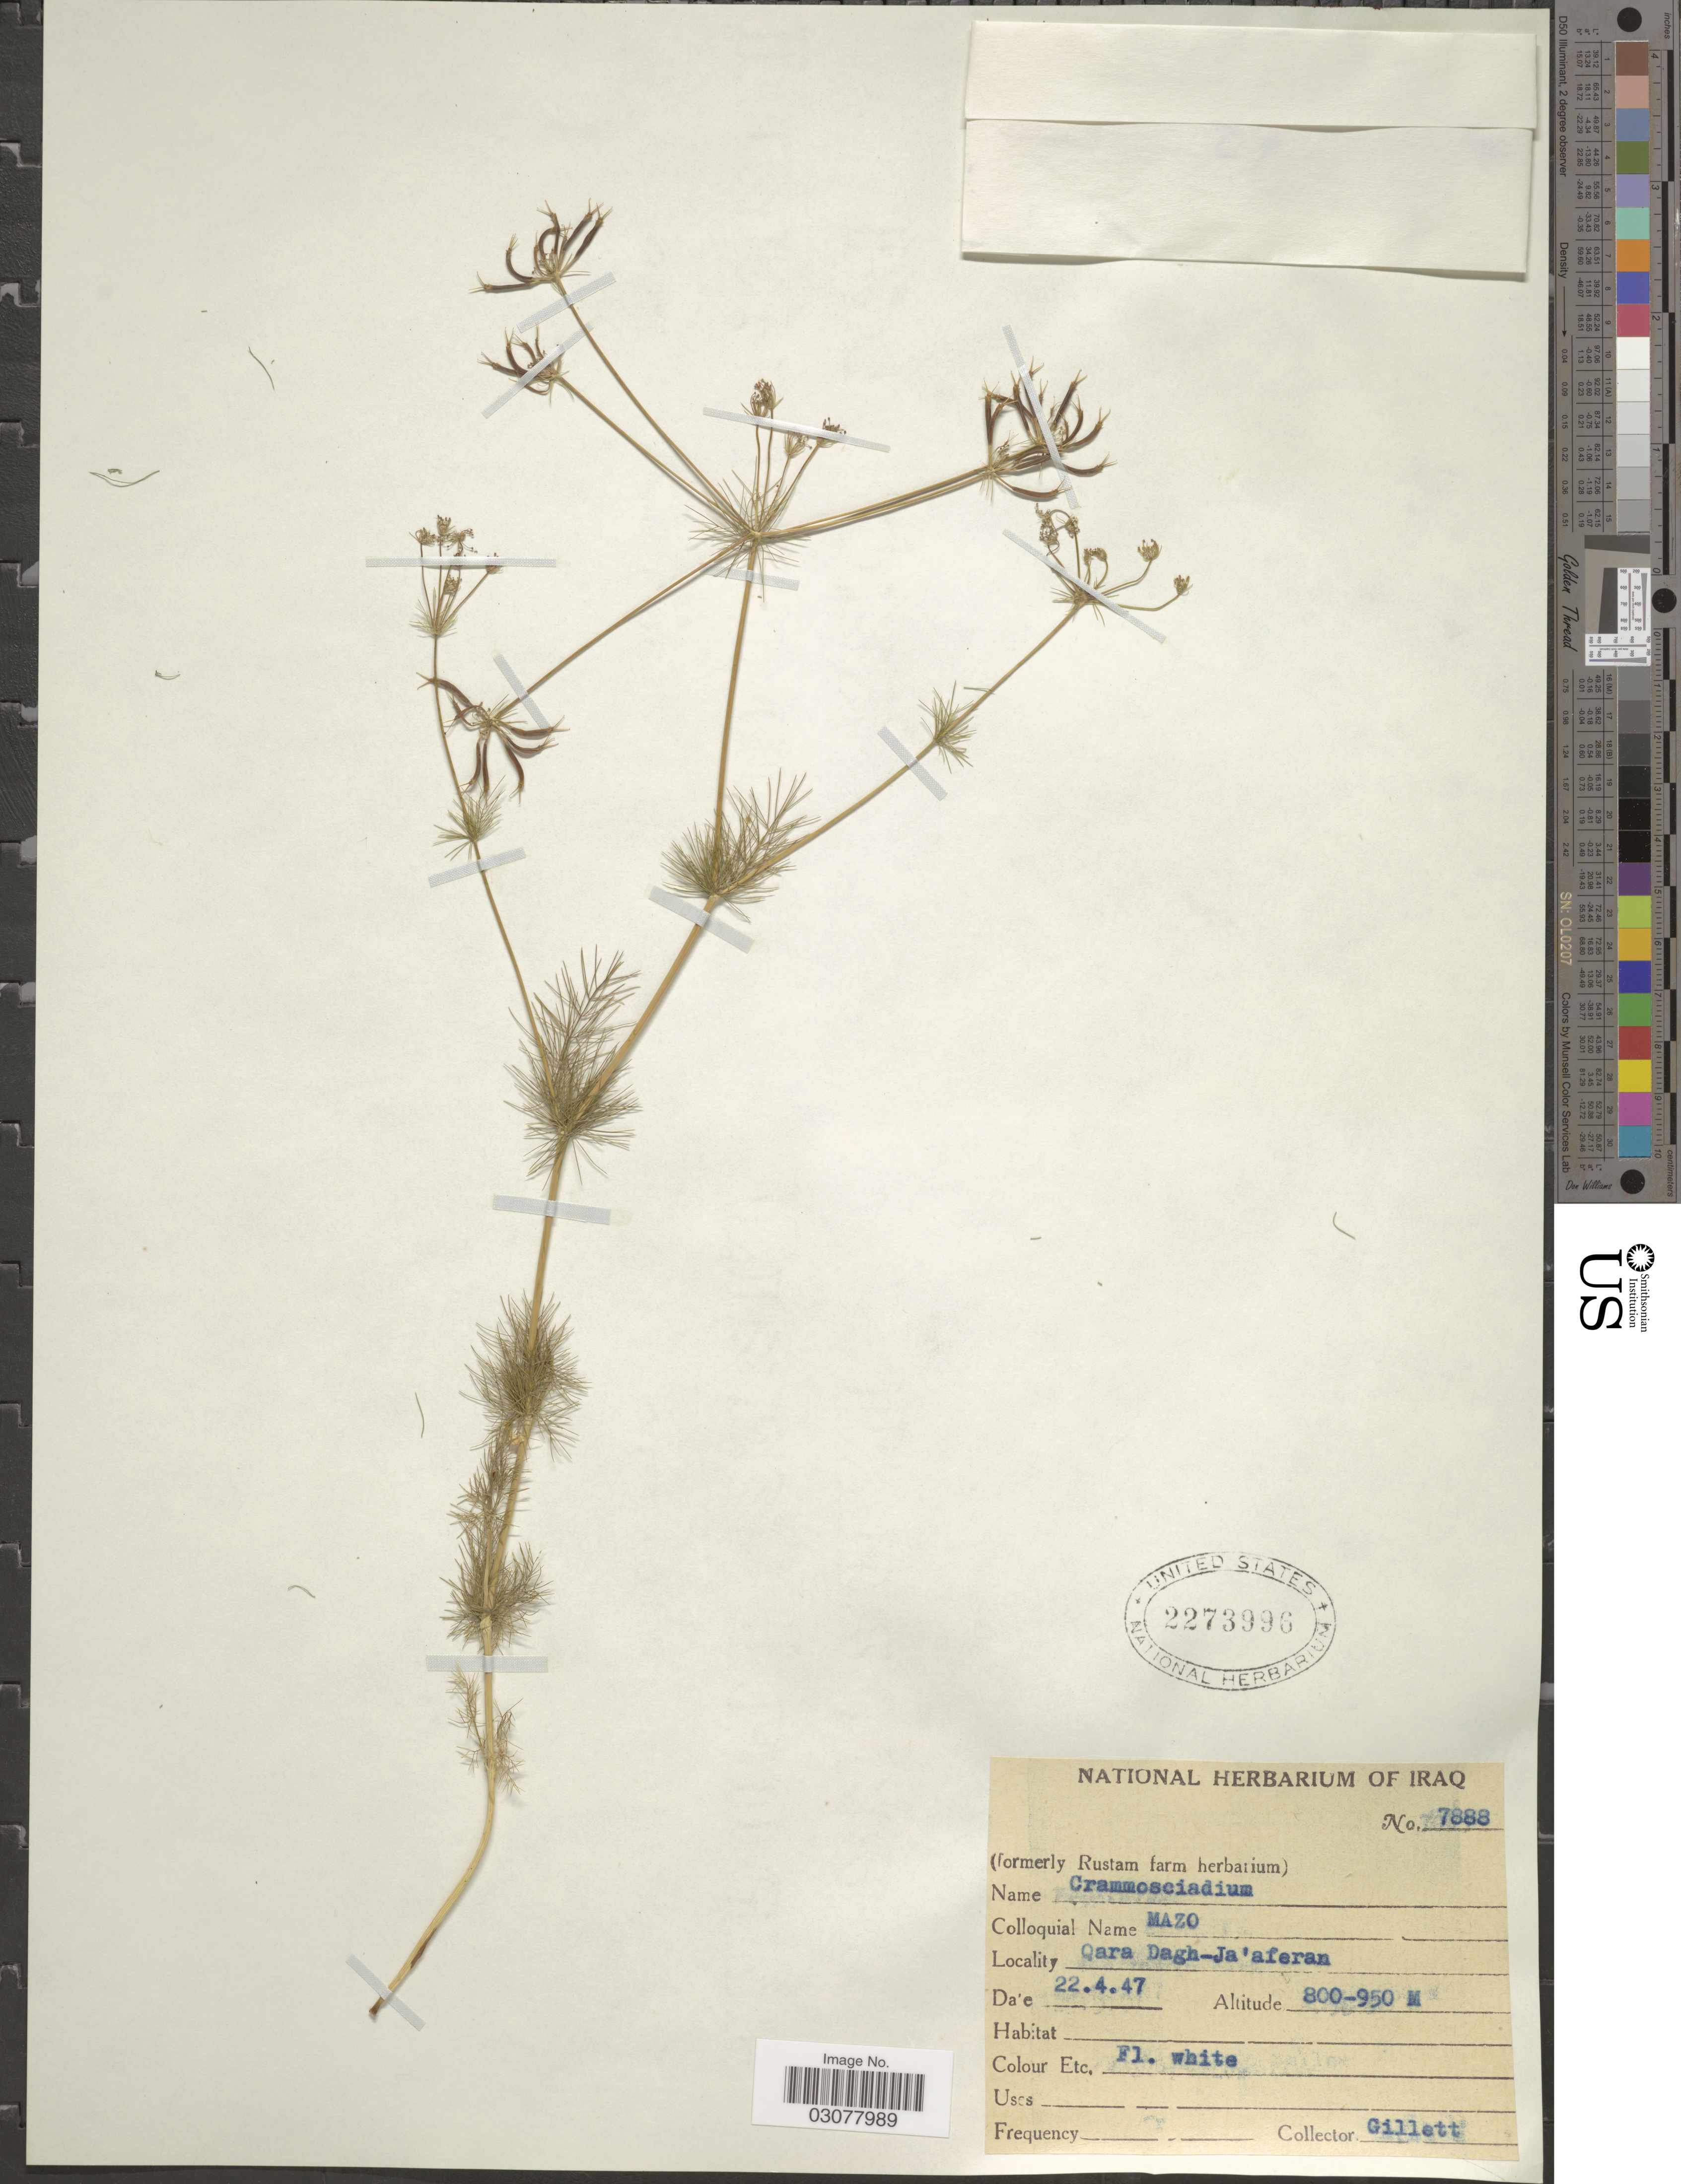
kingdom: Plantae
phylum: Tracheophyta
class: Magnoliopsida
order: Apiales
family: Apiaceae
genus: Grammosciadium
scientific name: Grammosciadium sp.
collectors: Gillett, --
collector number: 7888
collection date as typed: Transcribed d/m/y: 22/4/47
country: Iraq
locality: Qara Dagh-Ja'aferan.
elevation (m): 800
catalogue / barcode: US 2273996